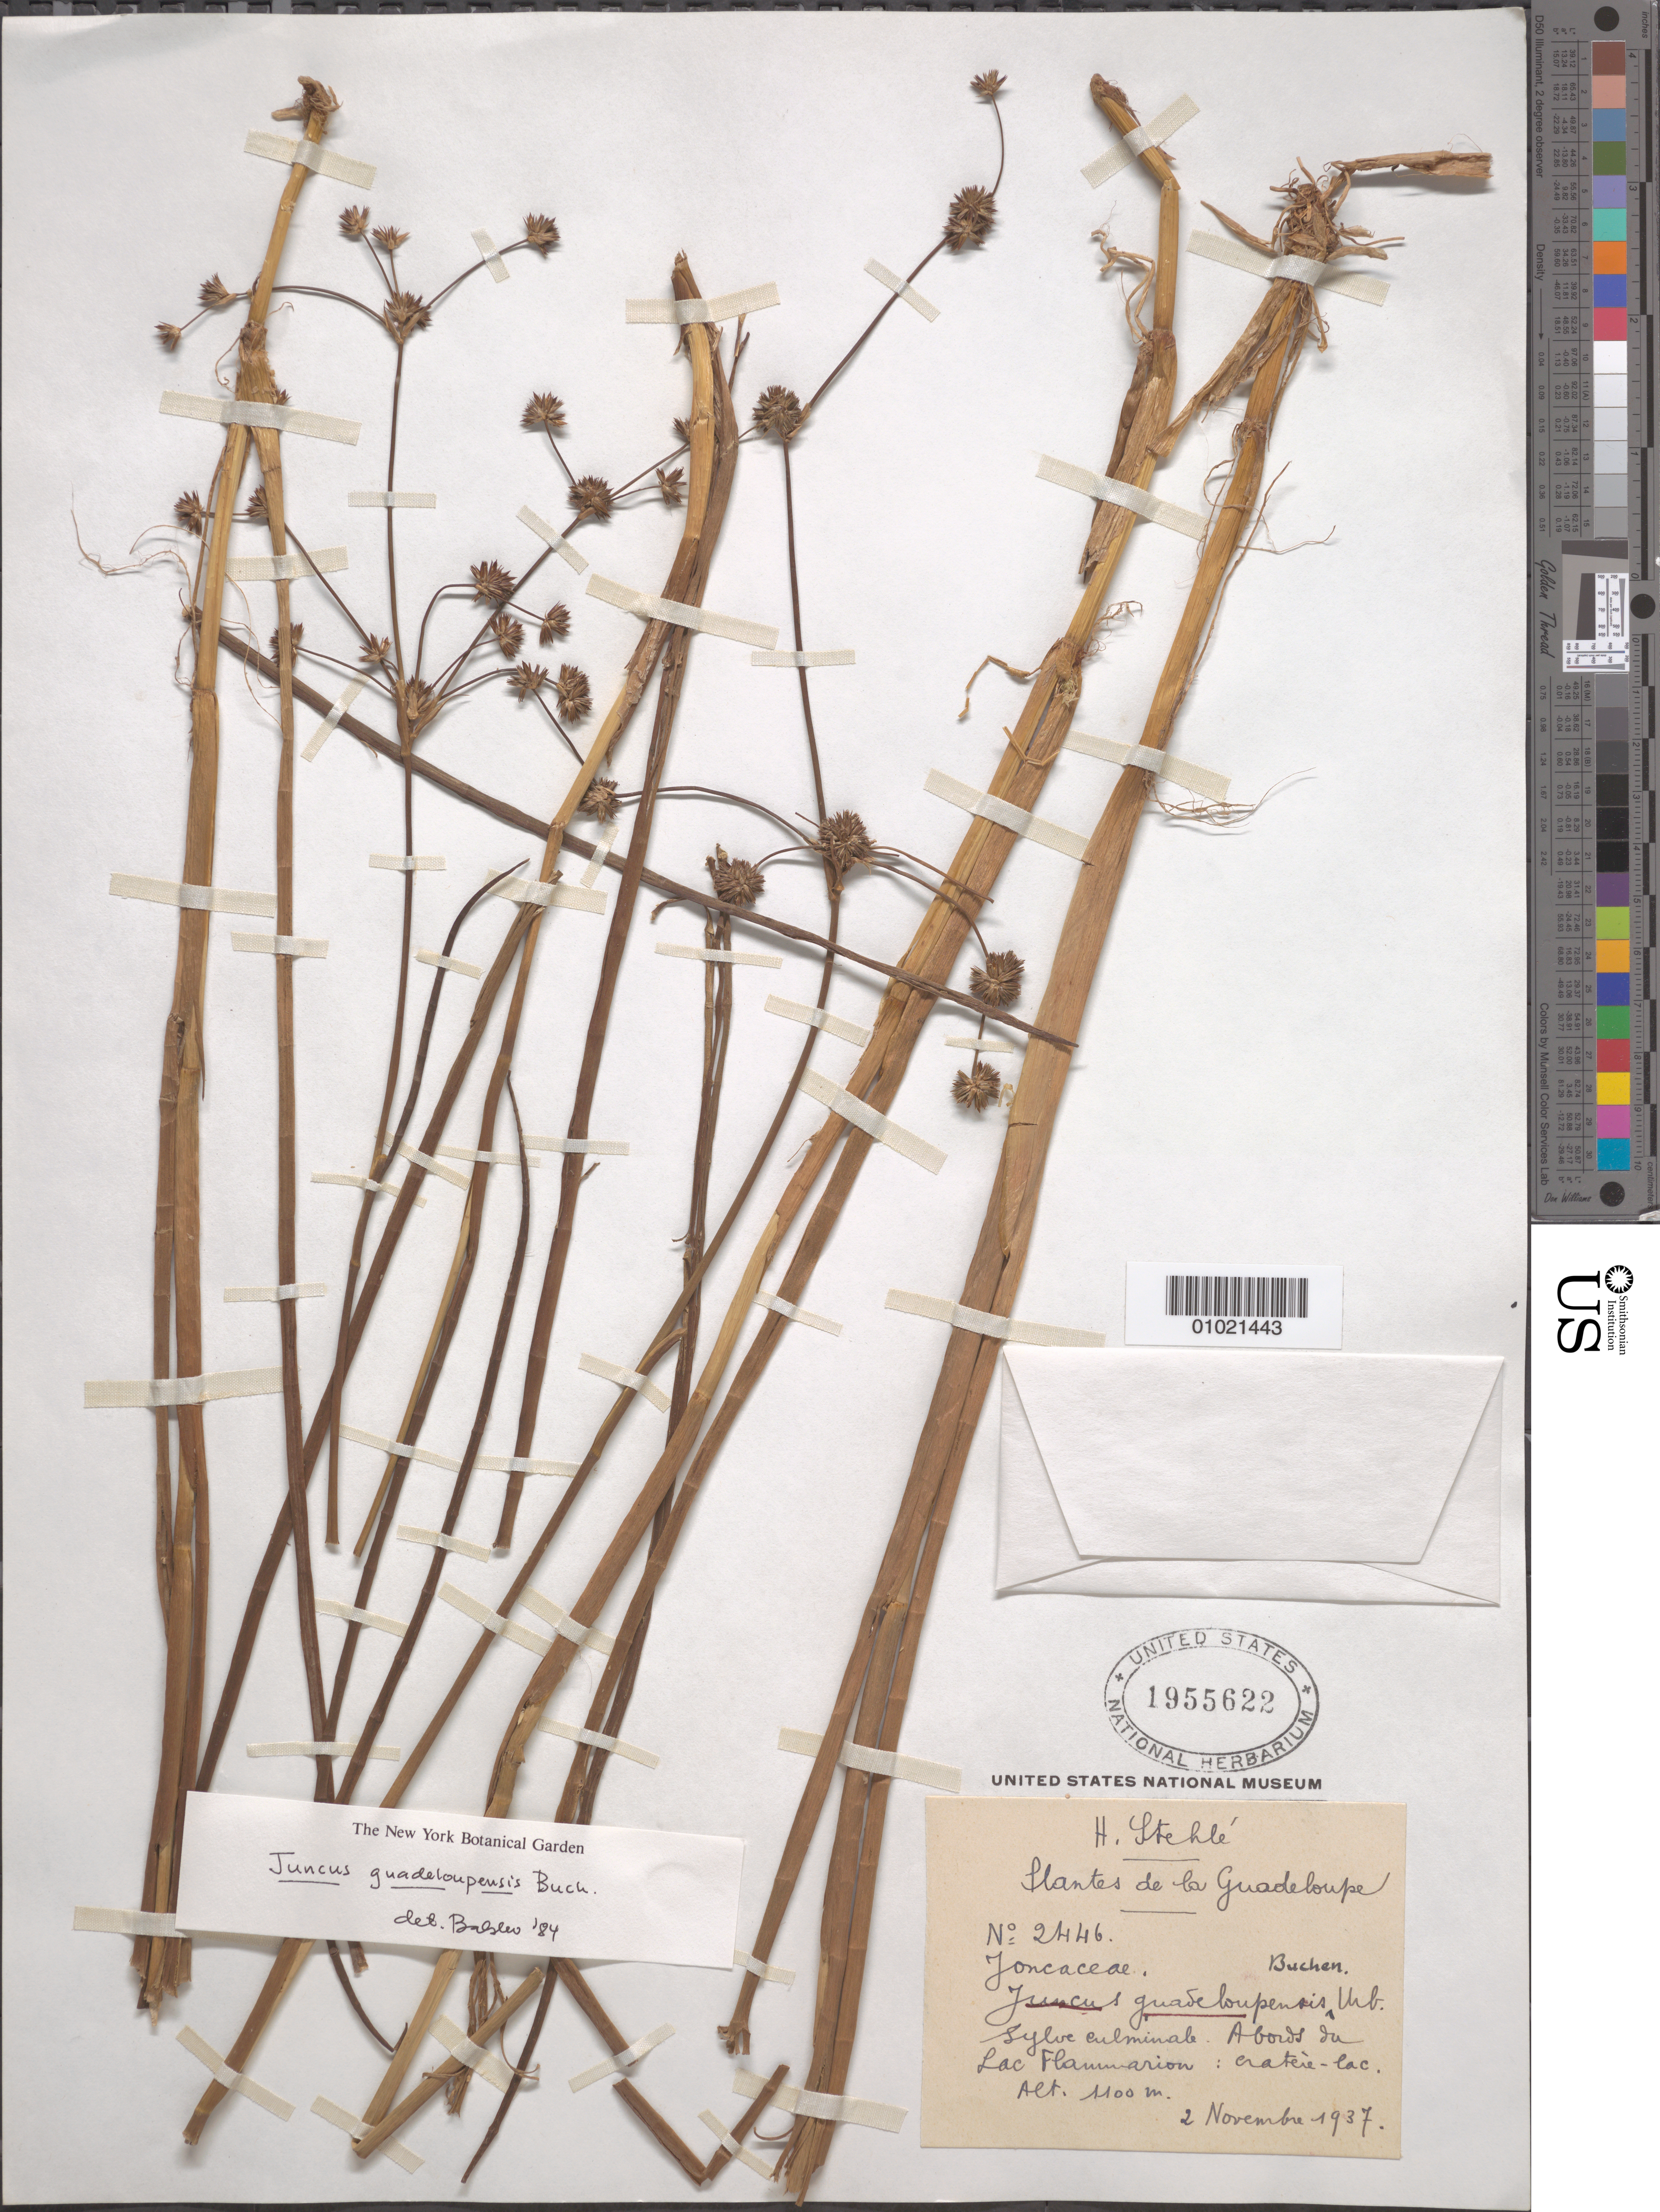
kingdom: Plantae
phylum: Tracheophyta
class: Liliopsida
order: Poales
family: Juncaceae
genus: Juncus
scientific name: Juncus guadeloupensis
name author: Buchenau & Urb. in Urb.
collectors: H. Stehlé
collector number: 2446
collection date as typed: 02 Nov 1937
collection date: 1937-11-02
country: Guadeloupe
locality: Sylve eilminals. About in Lac Flammarion: watere-lac.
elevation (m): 1100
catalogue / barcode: US 1955622